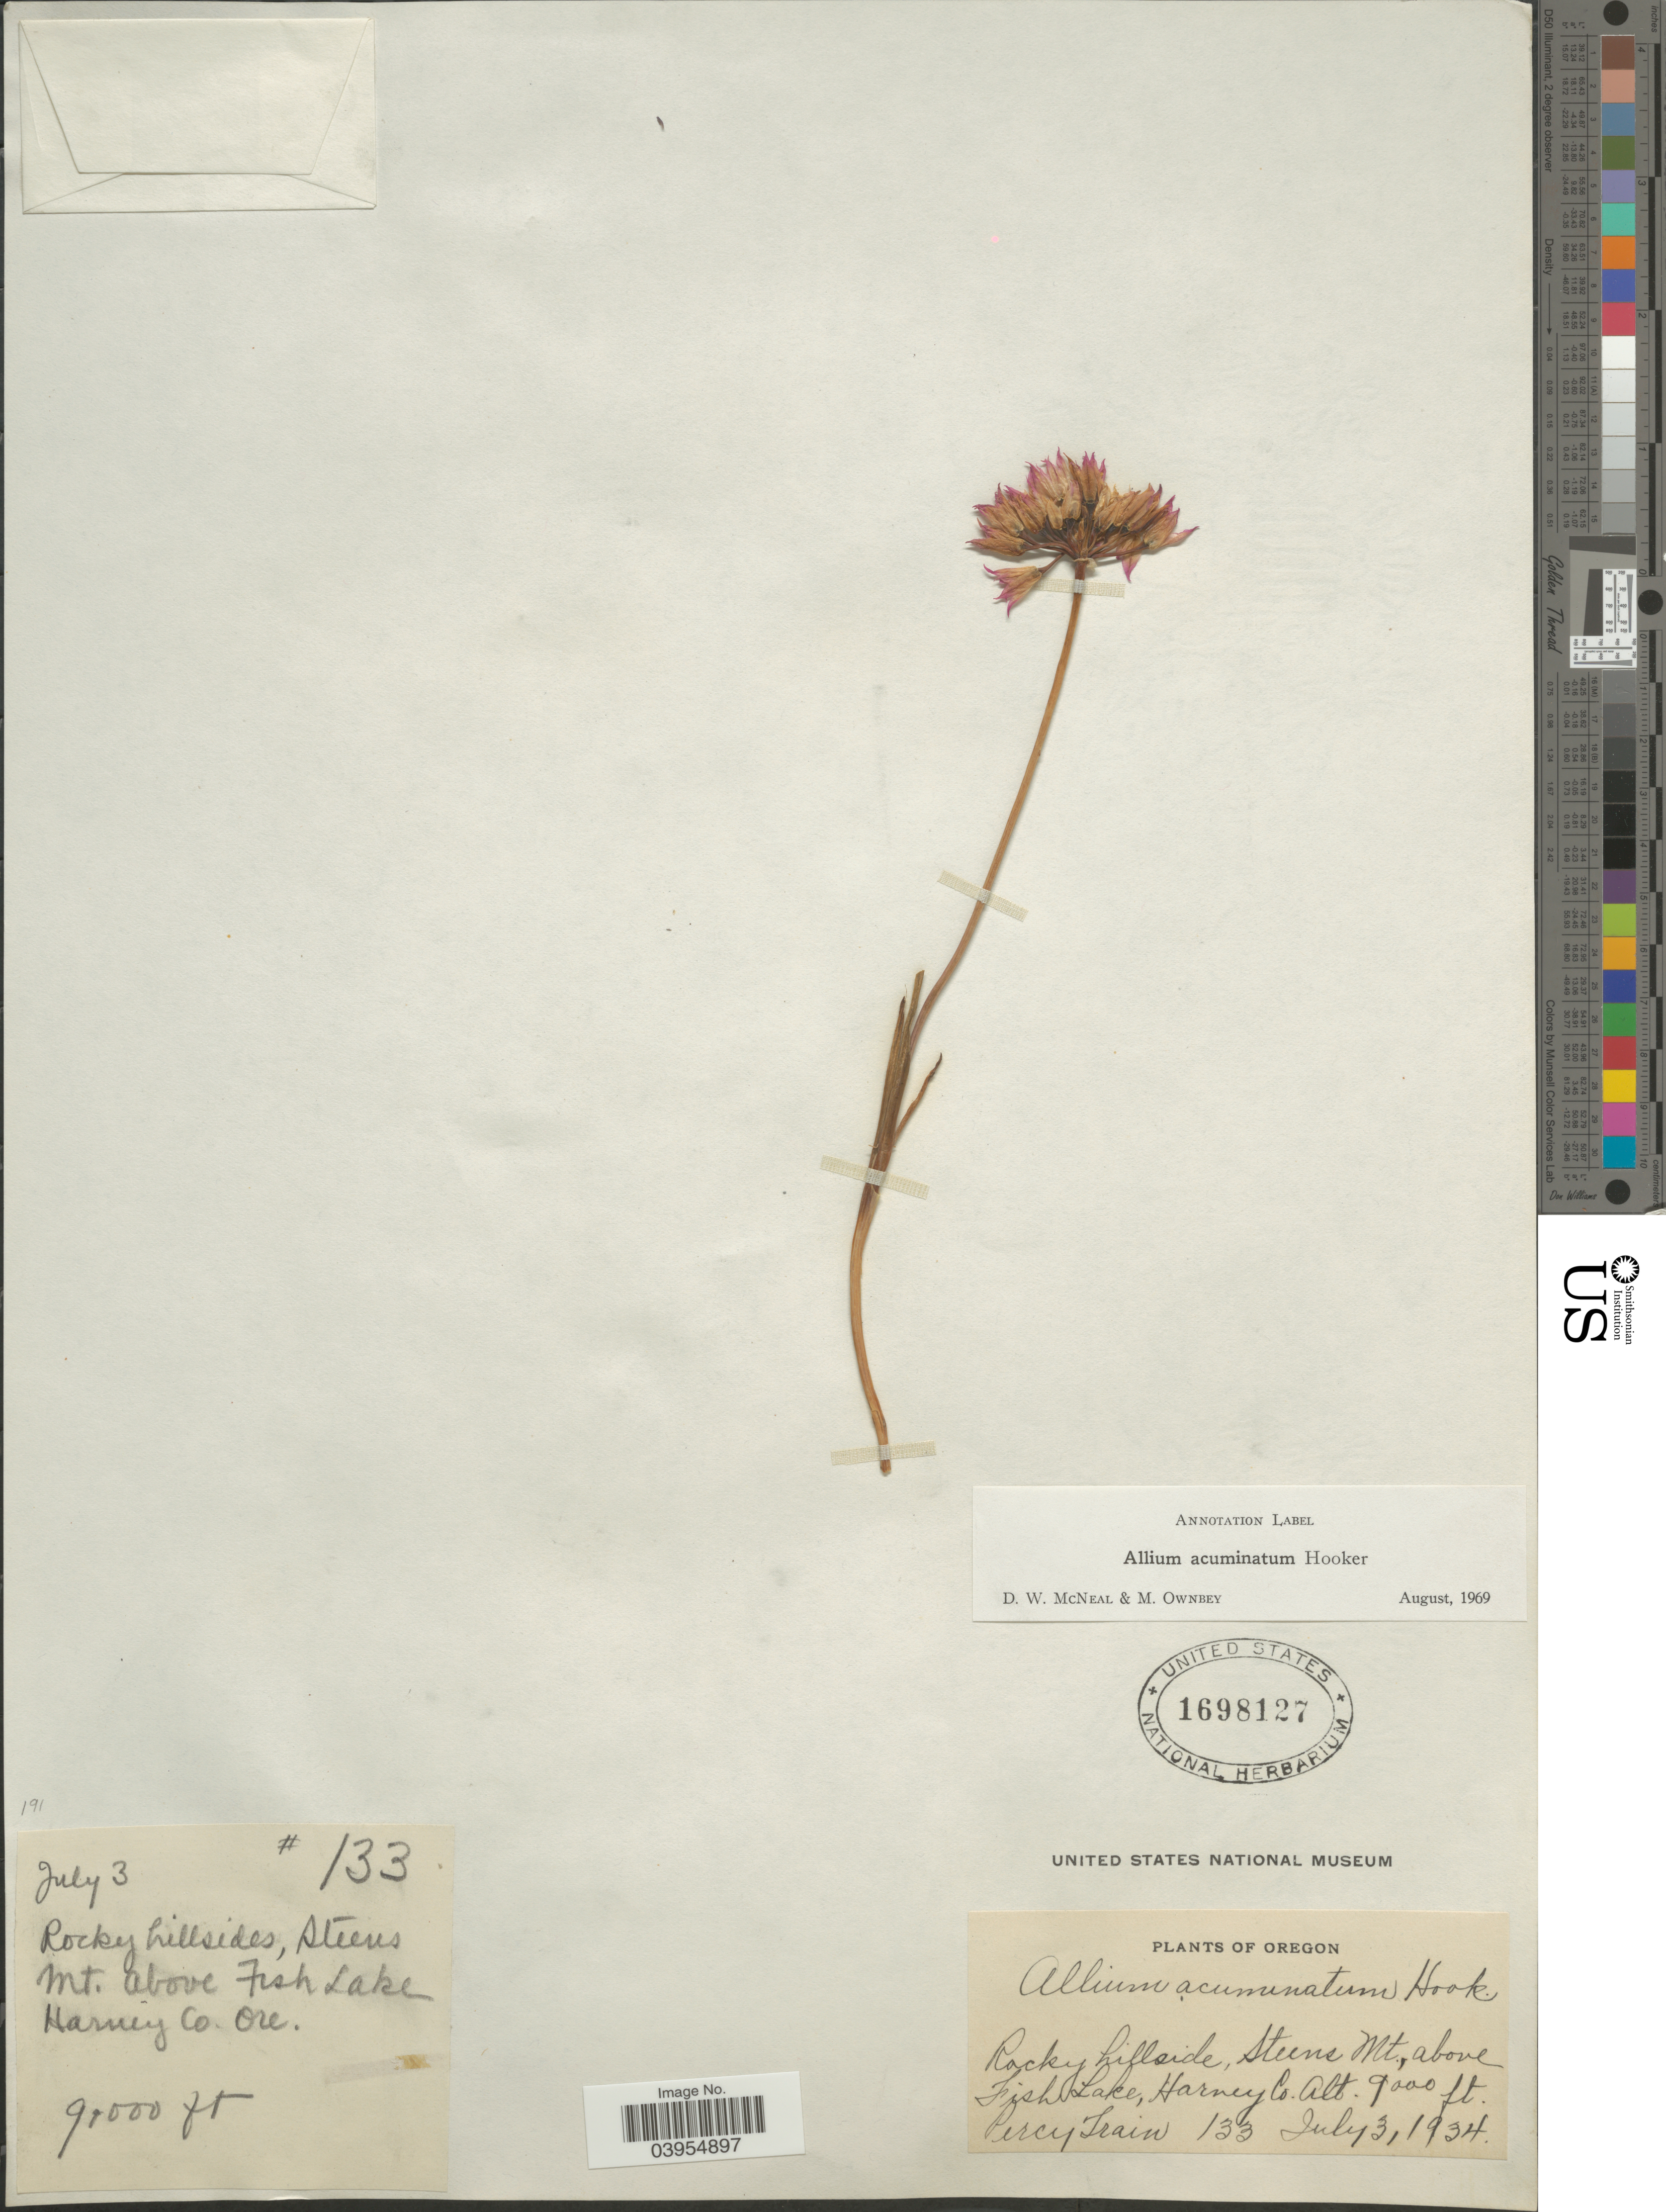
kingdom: Plantae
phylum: Tracheophyta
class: Liliopsida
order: Asparagales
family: Amaryllidaceae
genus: Allium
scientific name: Allium acuminatum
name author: Hook.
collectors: P. Train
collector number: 133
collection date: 1934-07-03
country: United States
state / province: Oregon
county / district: Harney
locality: Rocky hillside, Steens Mt, above Fish Lake, Harney Co.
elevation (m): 2743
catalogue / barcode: US 1698127